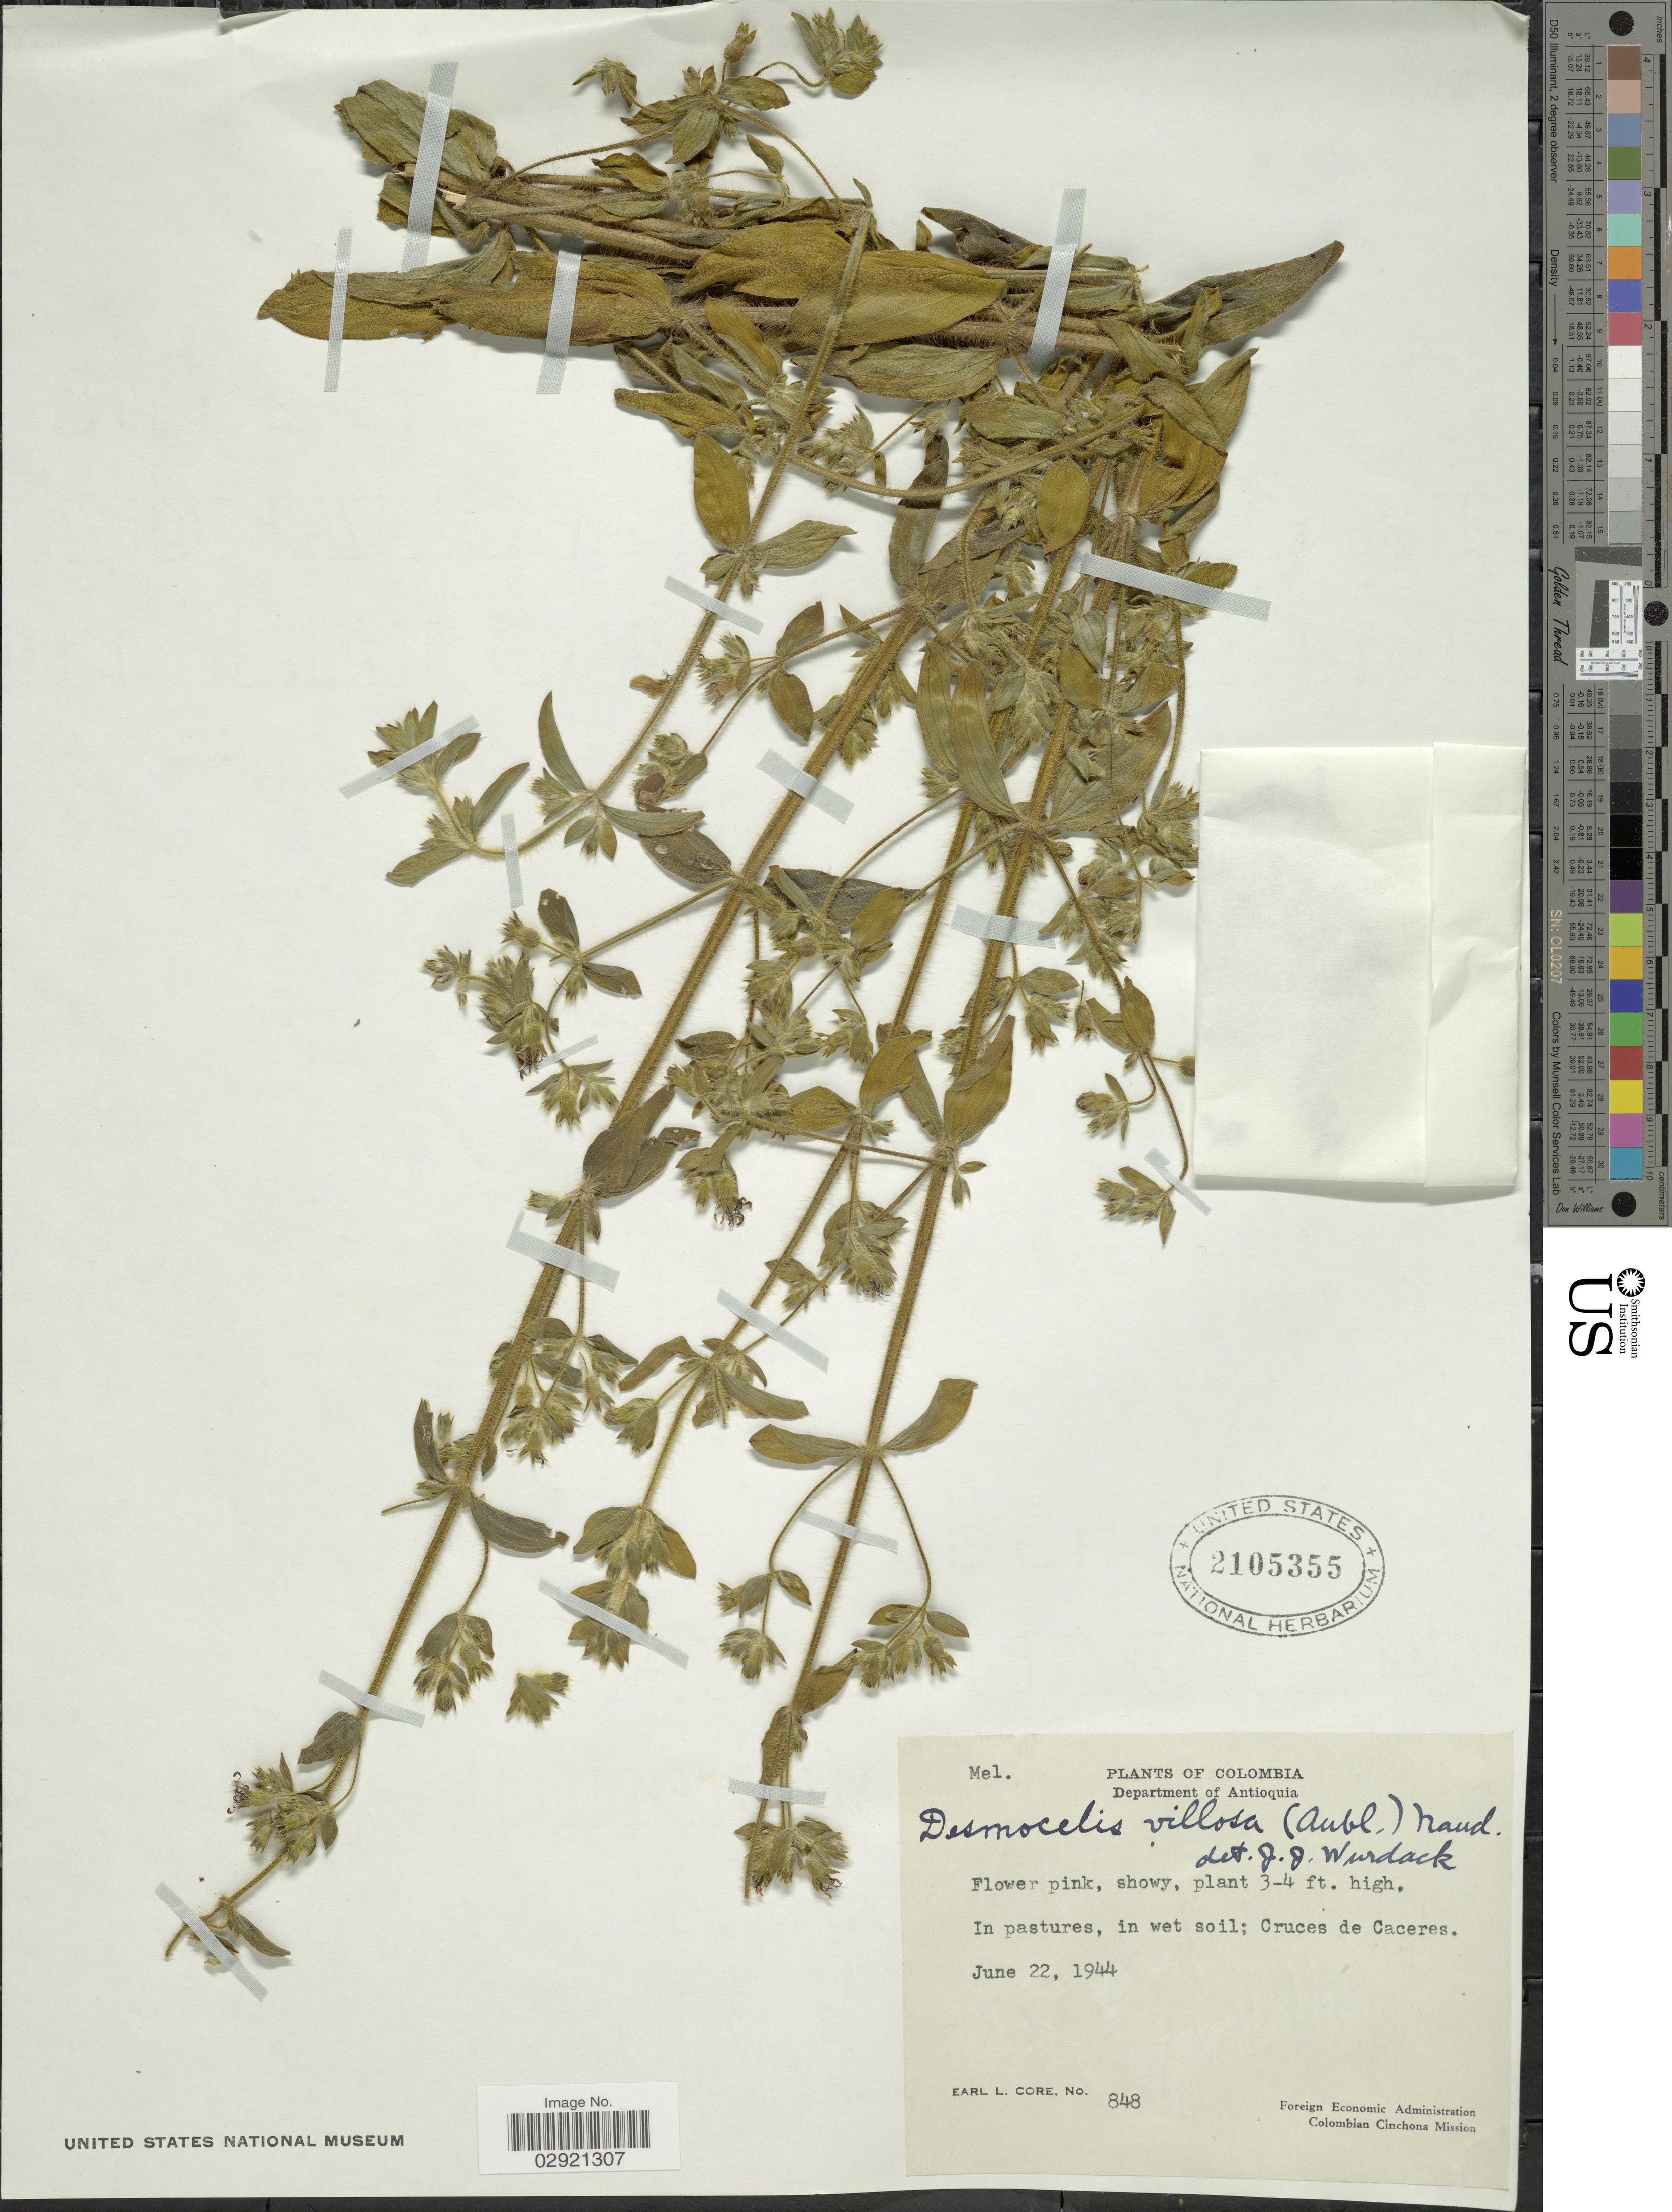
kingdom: Plantae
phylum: Tracheophyta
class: Magnoliopsida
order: Myrtales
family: Melastomataceae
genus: Desmoscelis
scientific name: Desmoscelis villosa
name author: (Aubl.) Naudin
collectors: E. L. Core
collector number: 848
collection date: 1944-06-22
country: Colombia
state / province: Antioquia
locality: Department of Antioquia. Cruces de Caceres.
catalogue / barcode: US 2105355